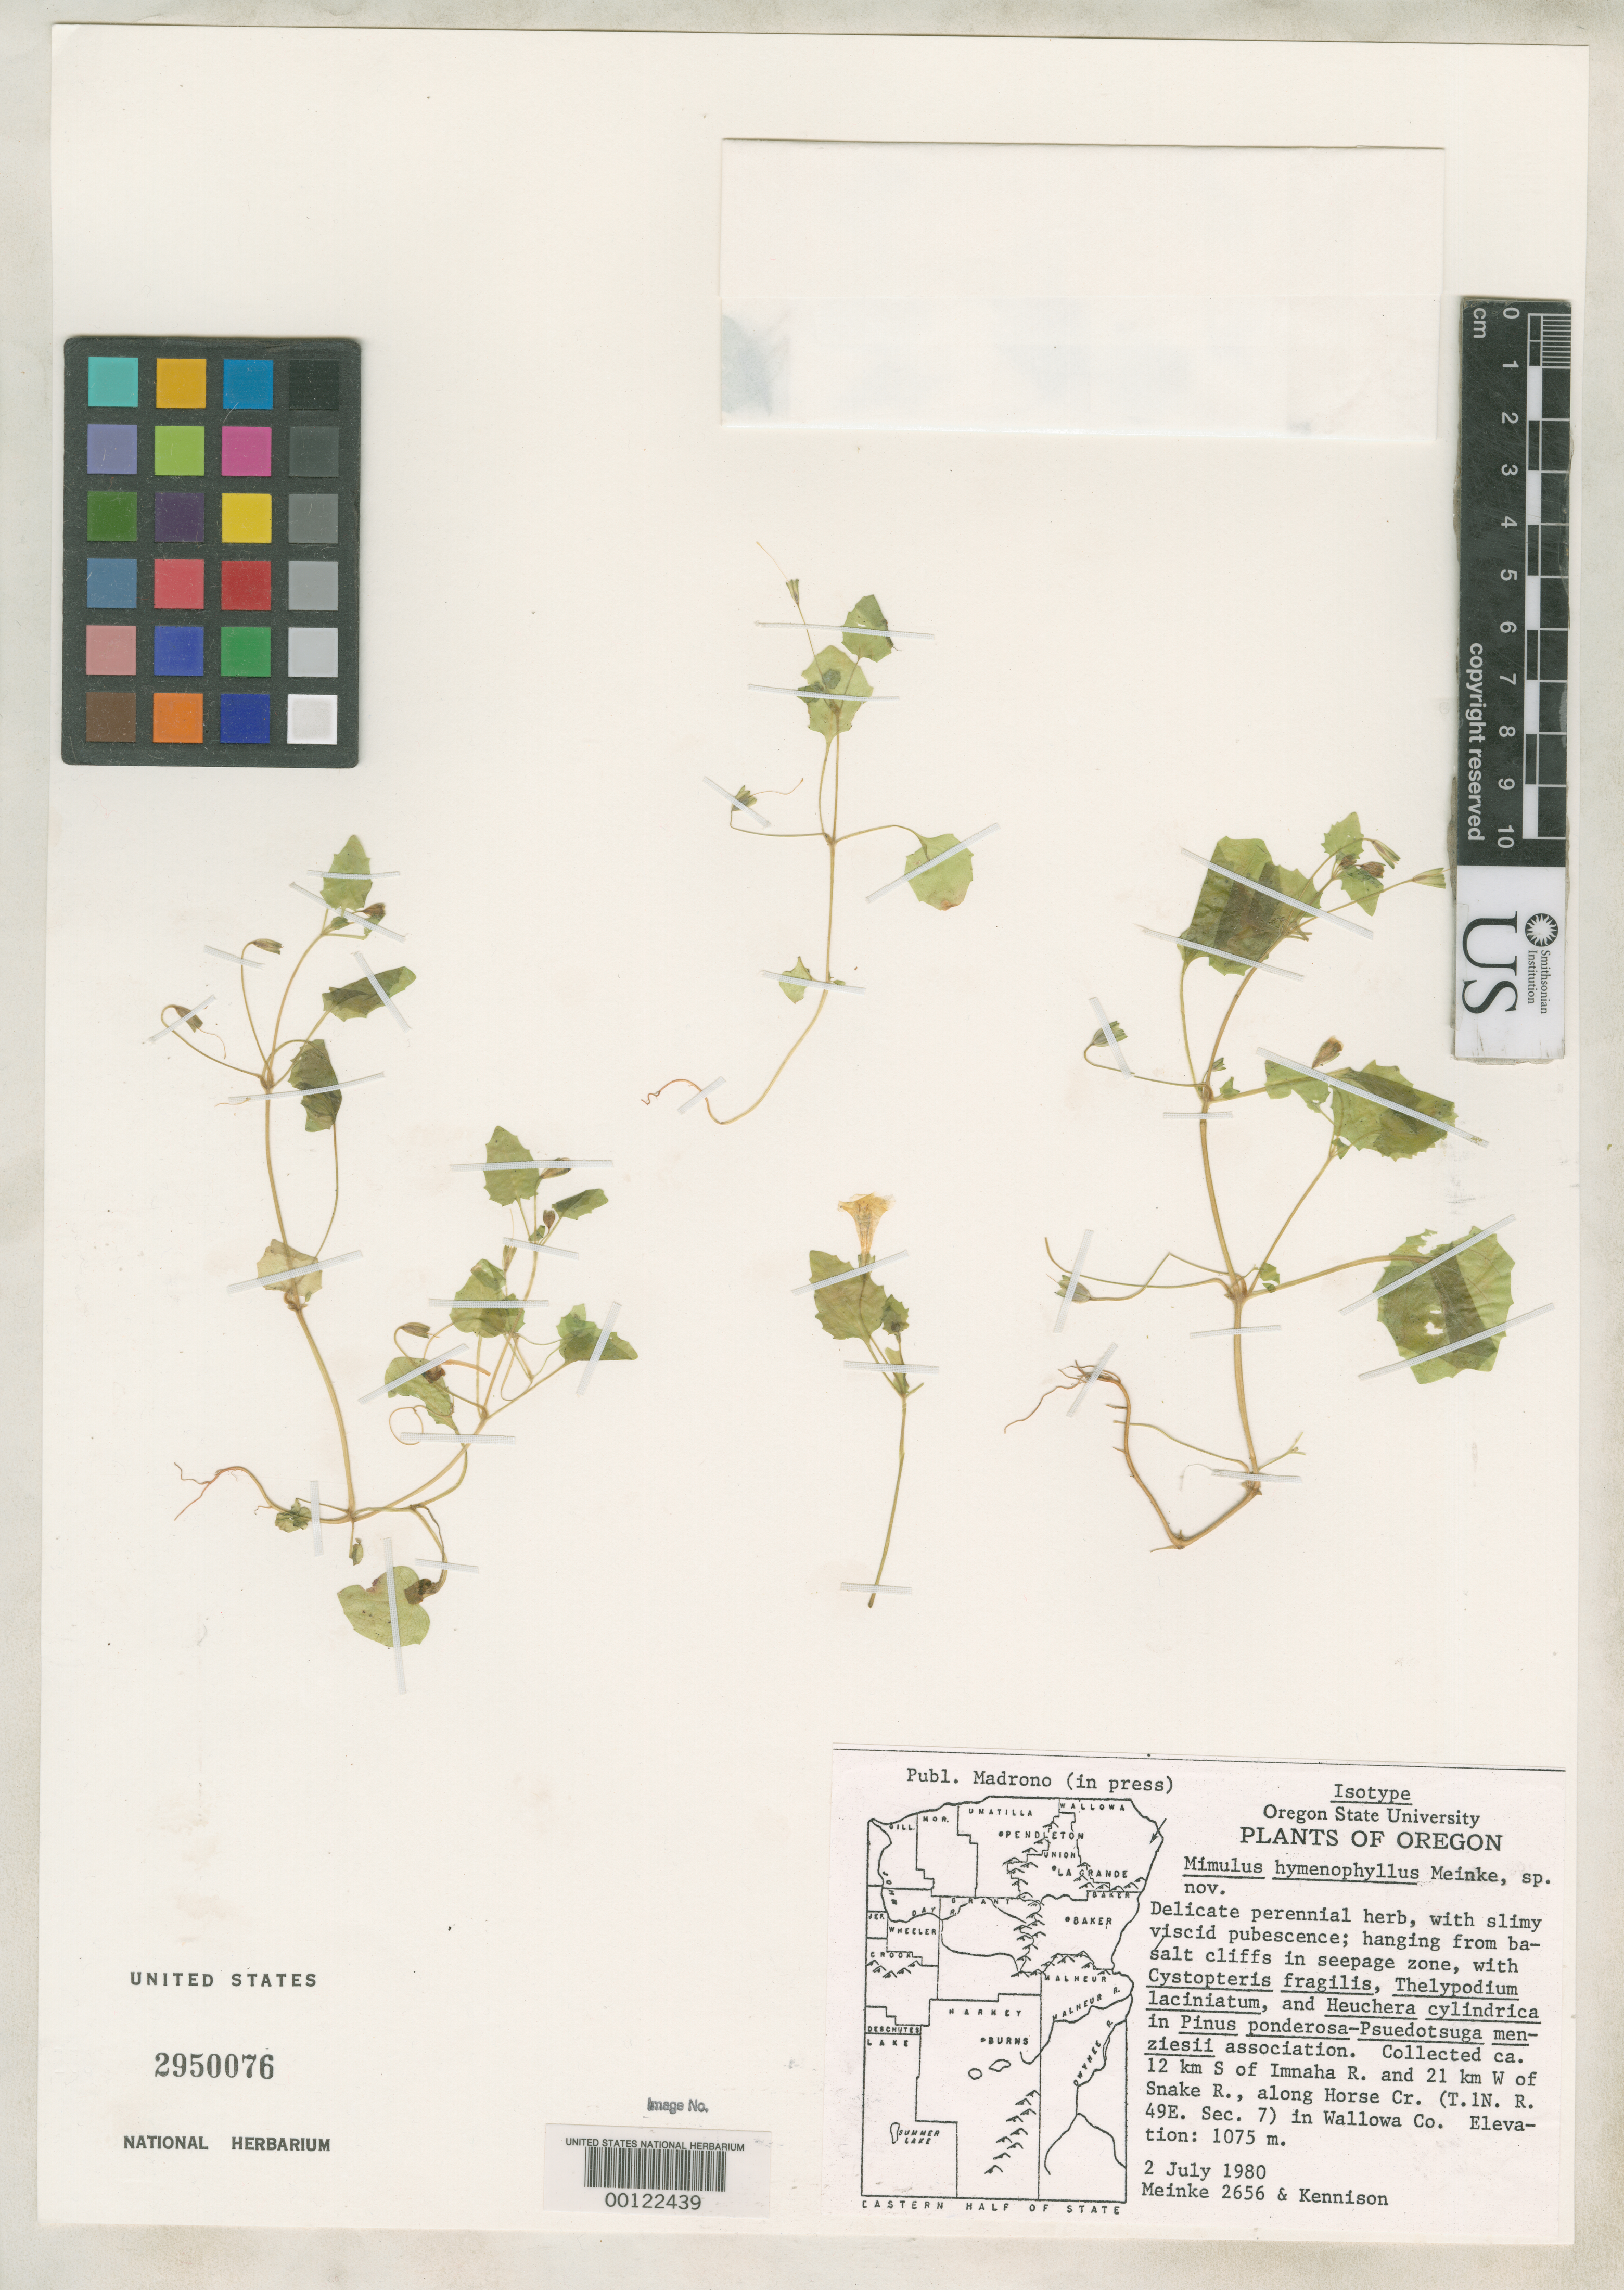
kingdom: Plantae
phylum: Tracheophyta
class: Magnoliopsida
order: Lamiales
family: Phrymaceae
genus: Mimulus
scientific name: Mimulus hymenophyllus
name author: Meinke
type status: Isotype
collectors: R. Meinke & -. Kennison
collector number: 2656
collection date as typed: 02 Jul 1980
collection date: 1980-07-02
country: United States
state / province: Oregon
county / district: Wallowa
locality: S of Imnaha River; W of Snake River, along Horse Cr.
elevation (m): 1075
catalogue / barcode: US 2950076